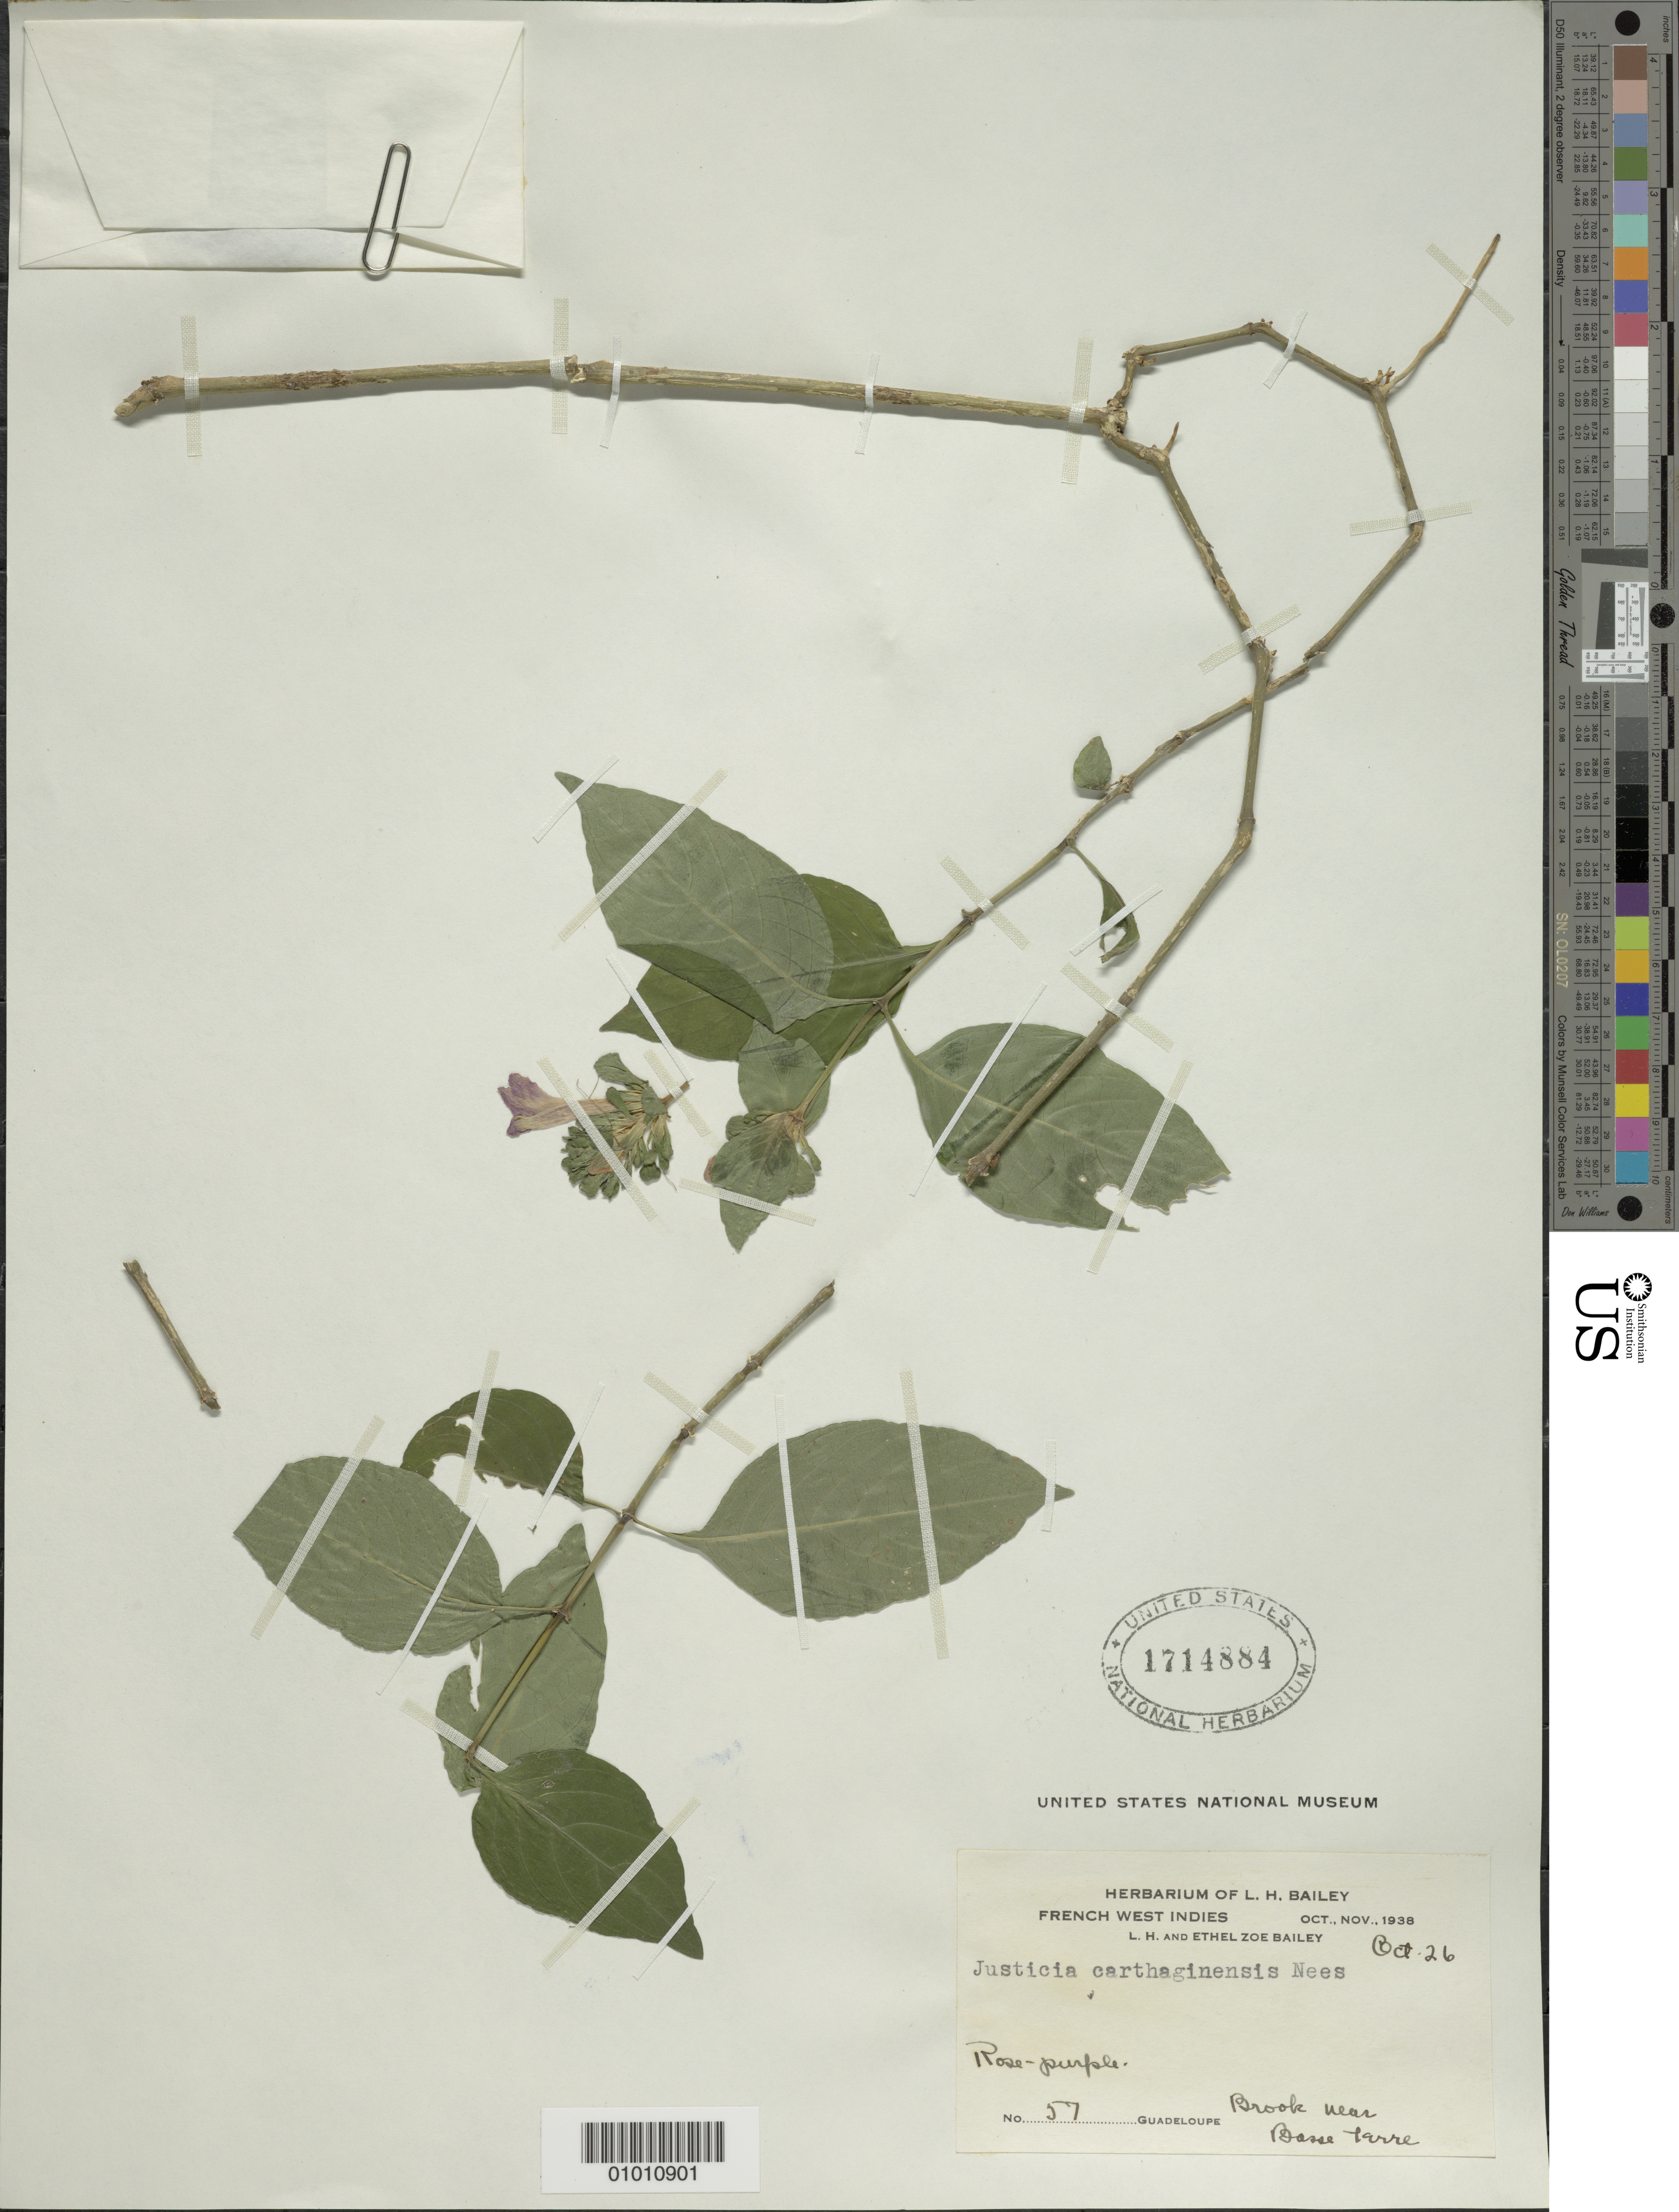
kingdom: Plantae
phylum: Tracheophyta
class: Magnoliopsida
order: Lamiales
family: Acanthaceae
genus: Justicia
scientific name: Justicia carthaginensis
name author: Jacq.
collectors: L. H. Bailey & E. Z. Bailey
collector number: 57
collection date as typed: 26 Oct 1938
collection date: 1938-10-26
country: Guadeloupe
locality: Near Basse Terre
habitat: Brook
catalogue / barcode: US 1714884